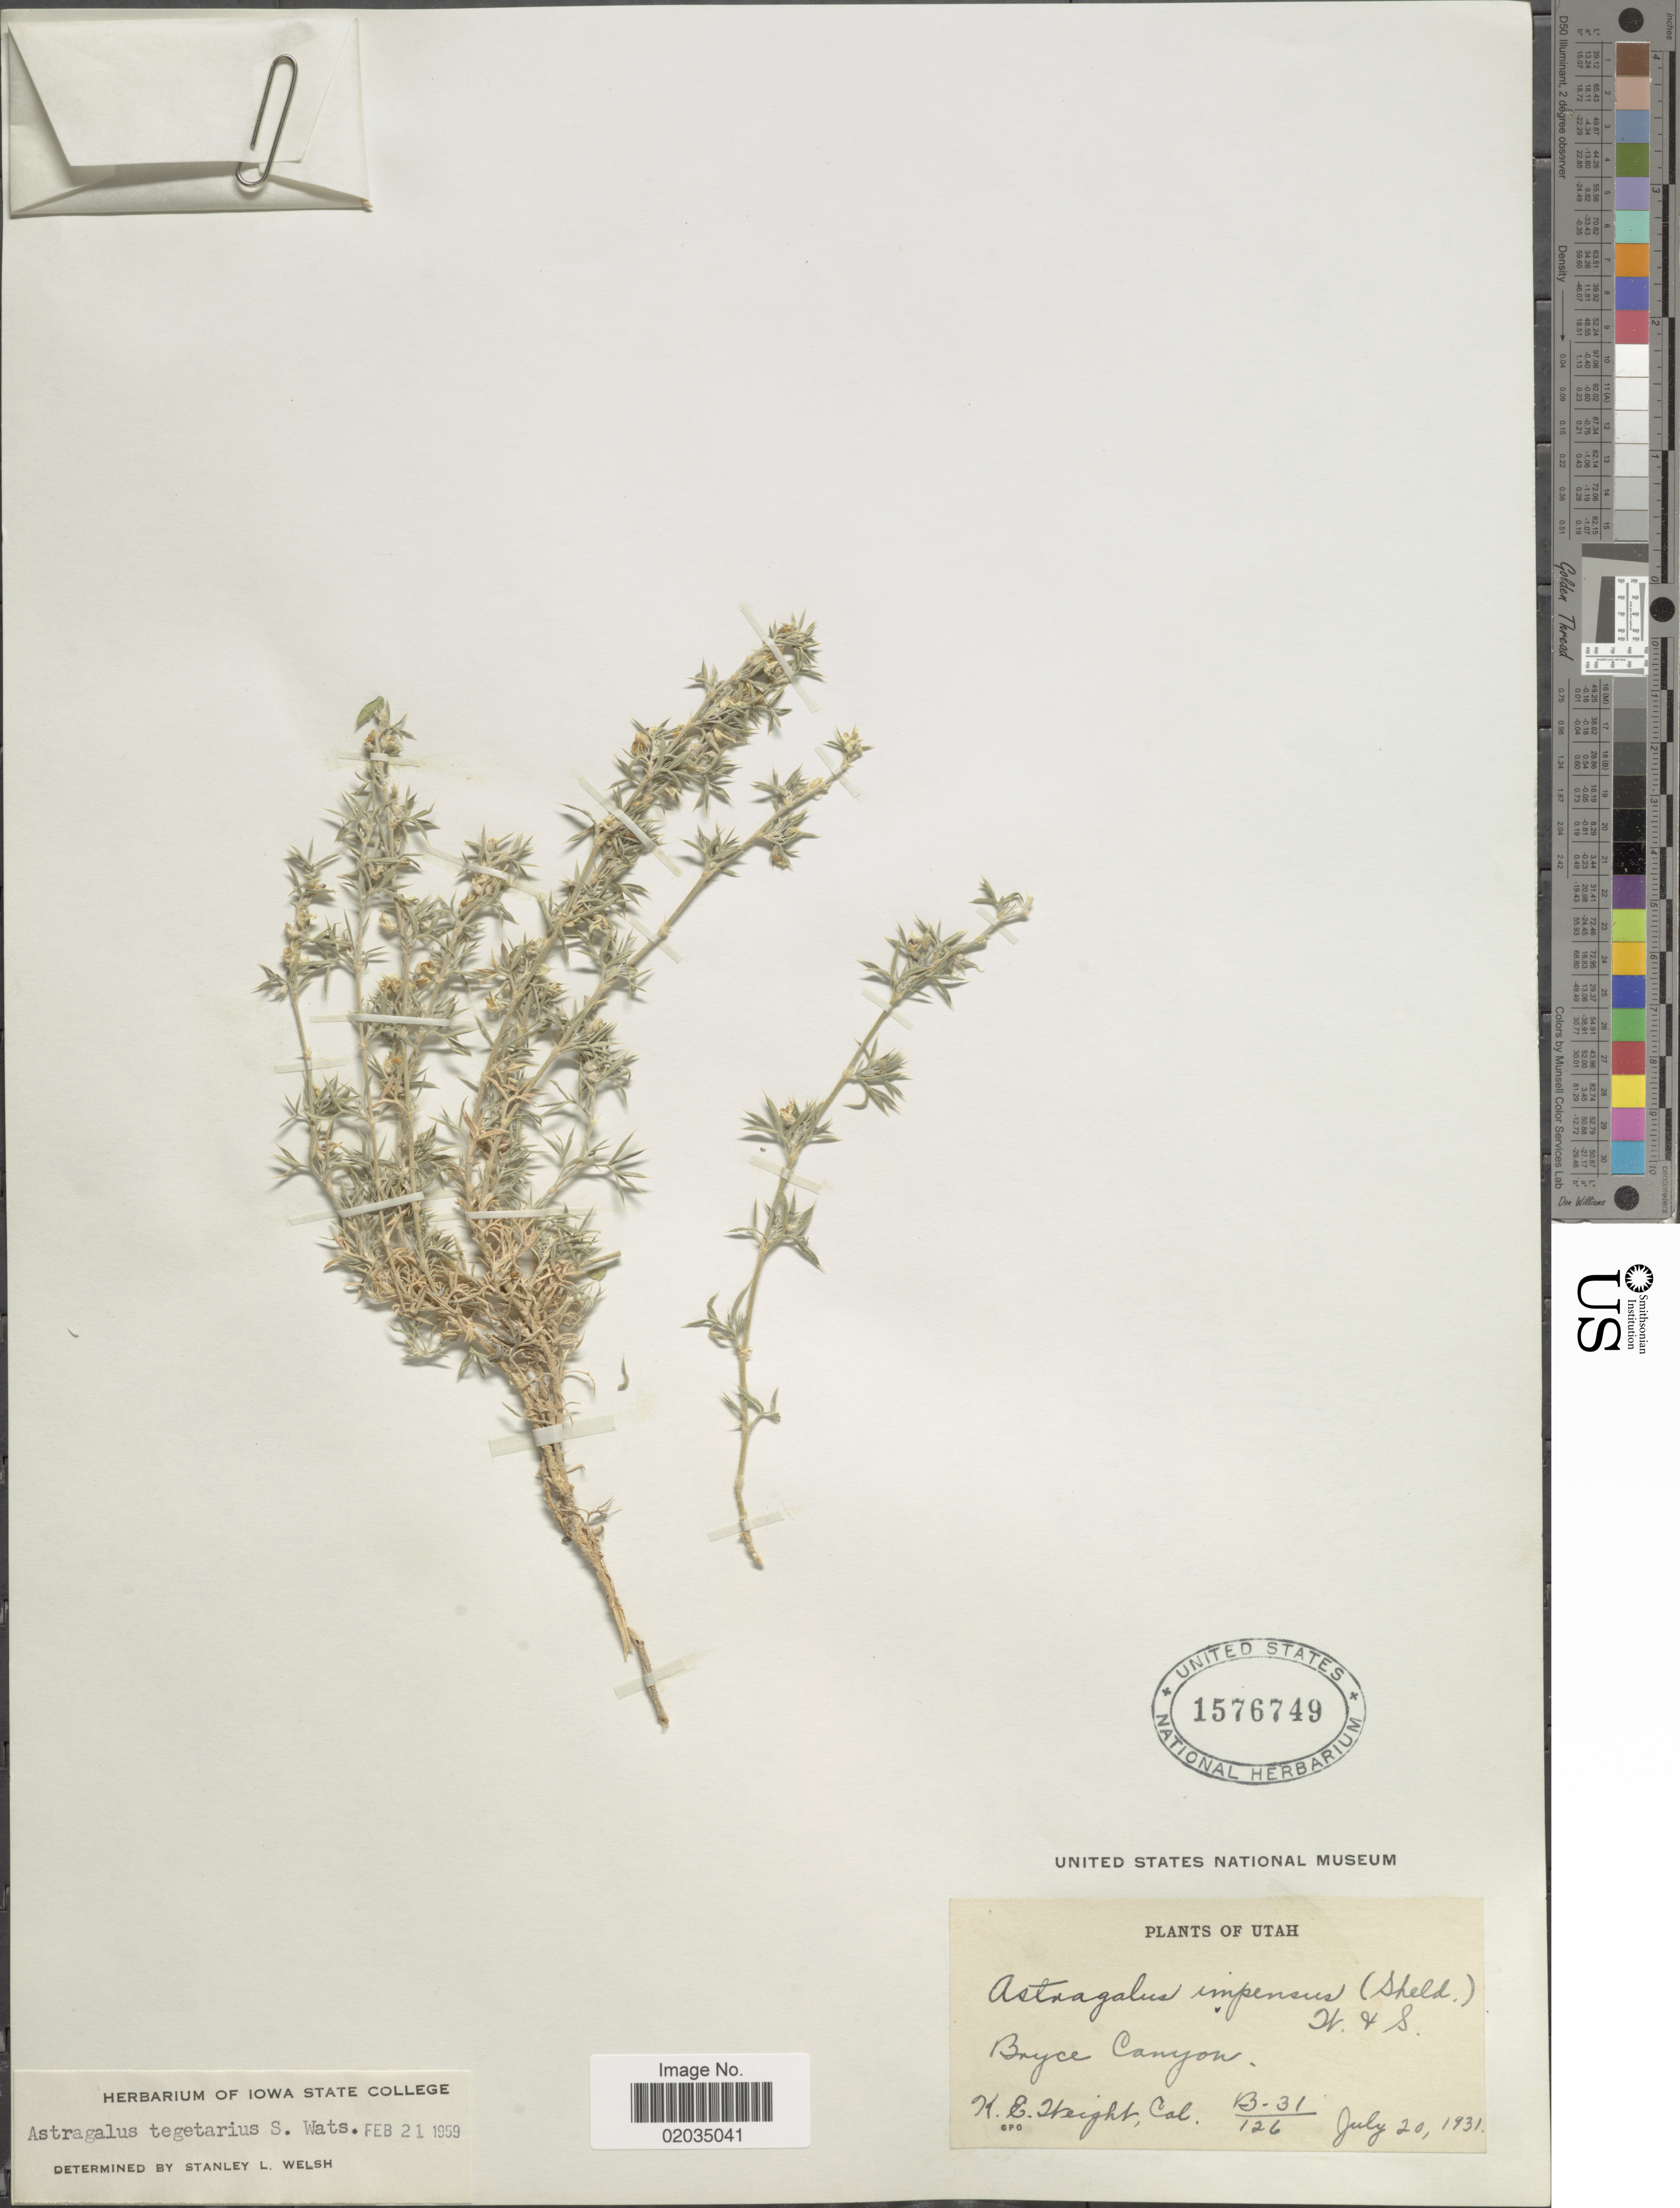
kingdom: Plantae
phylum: Tracheophyta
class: Magnoliopsida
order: Fabales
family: Fabaceae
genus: Astragalus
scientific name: Astragalus tegetarioides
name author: M.E. Jones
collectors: K. Weight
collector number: B31/126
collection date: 1931-07-20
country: United States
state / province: Utah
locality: Boyce Canyon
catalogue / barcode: US 1576749